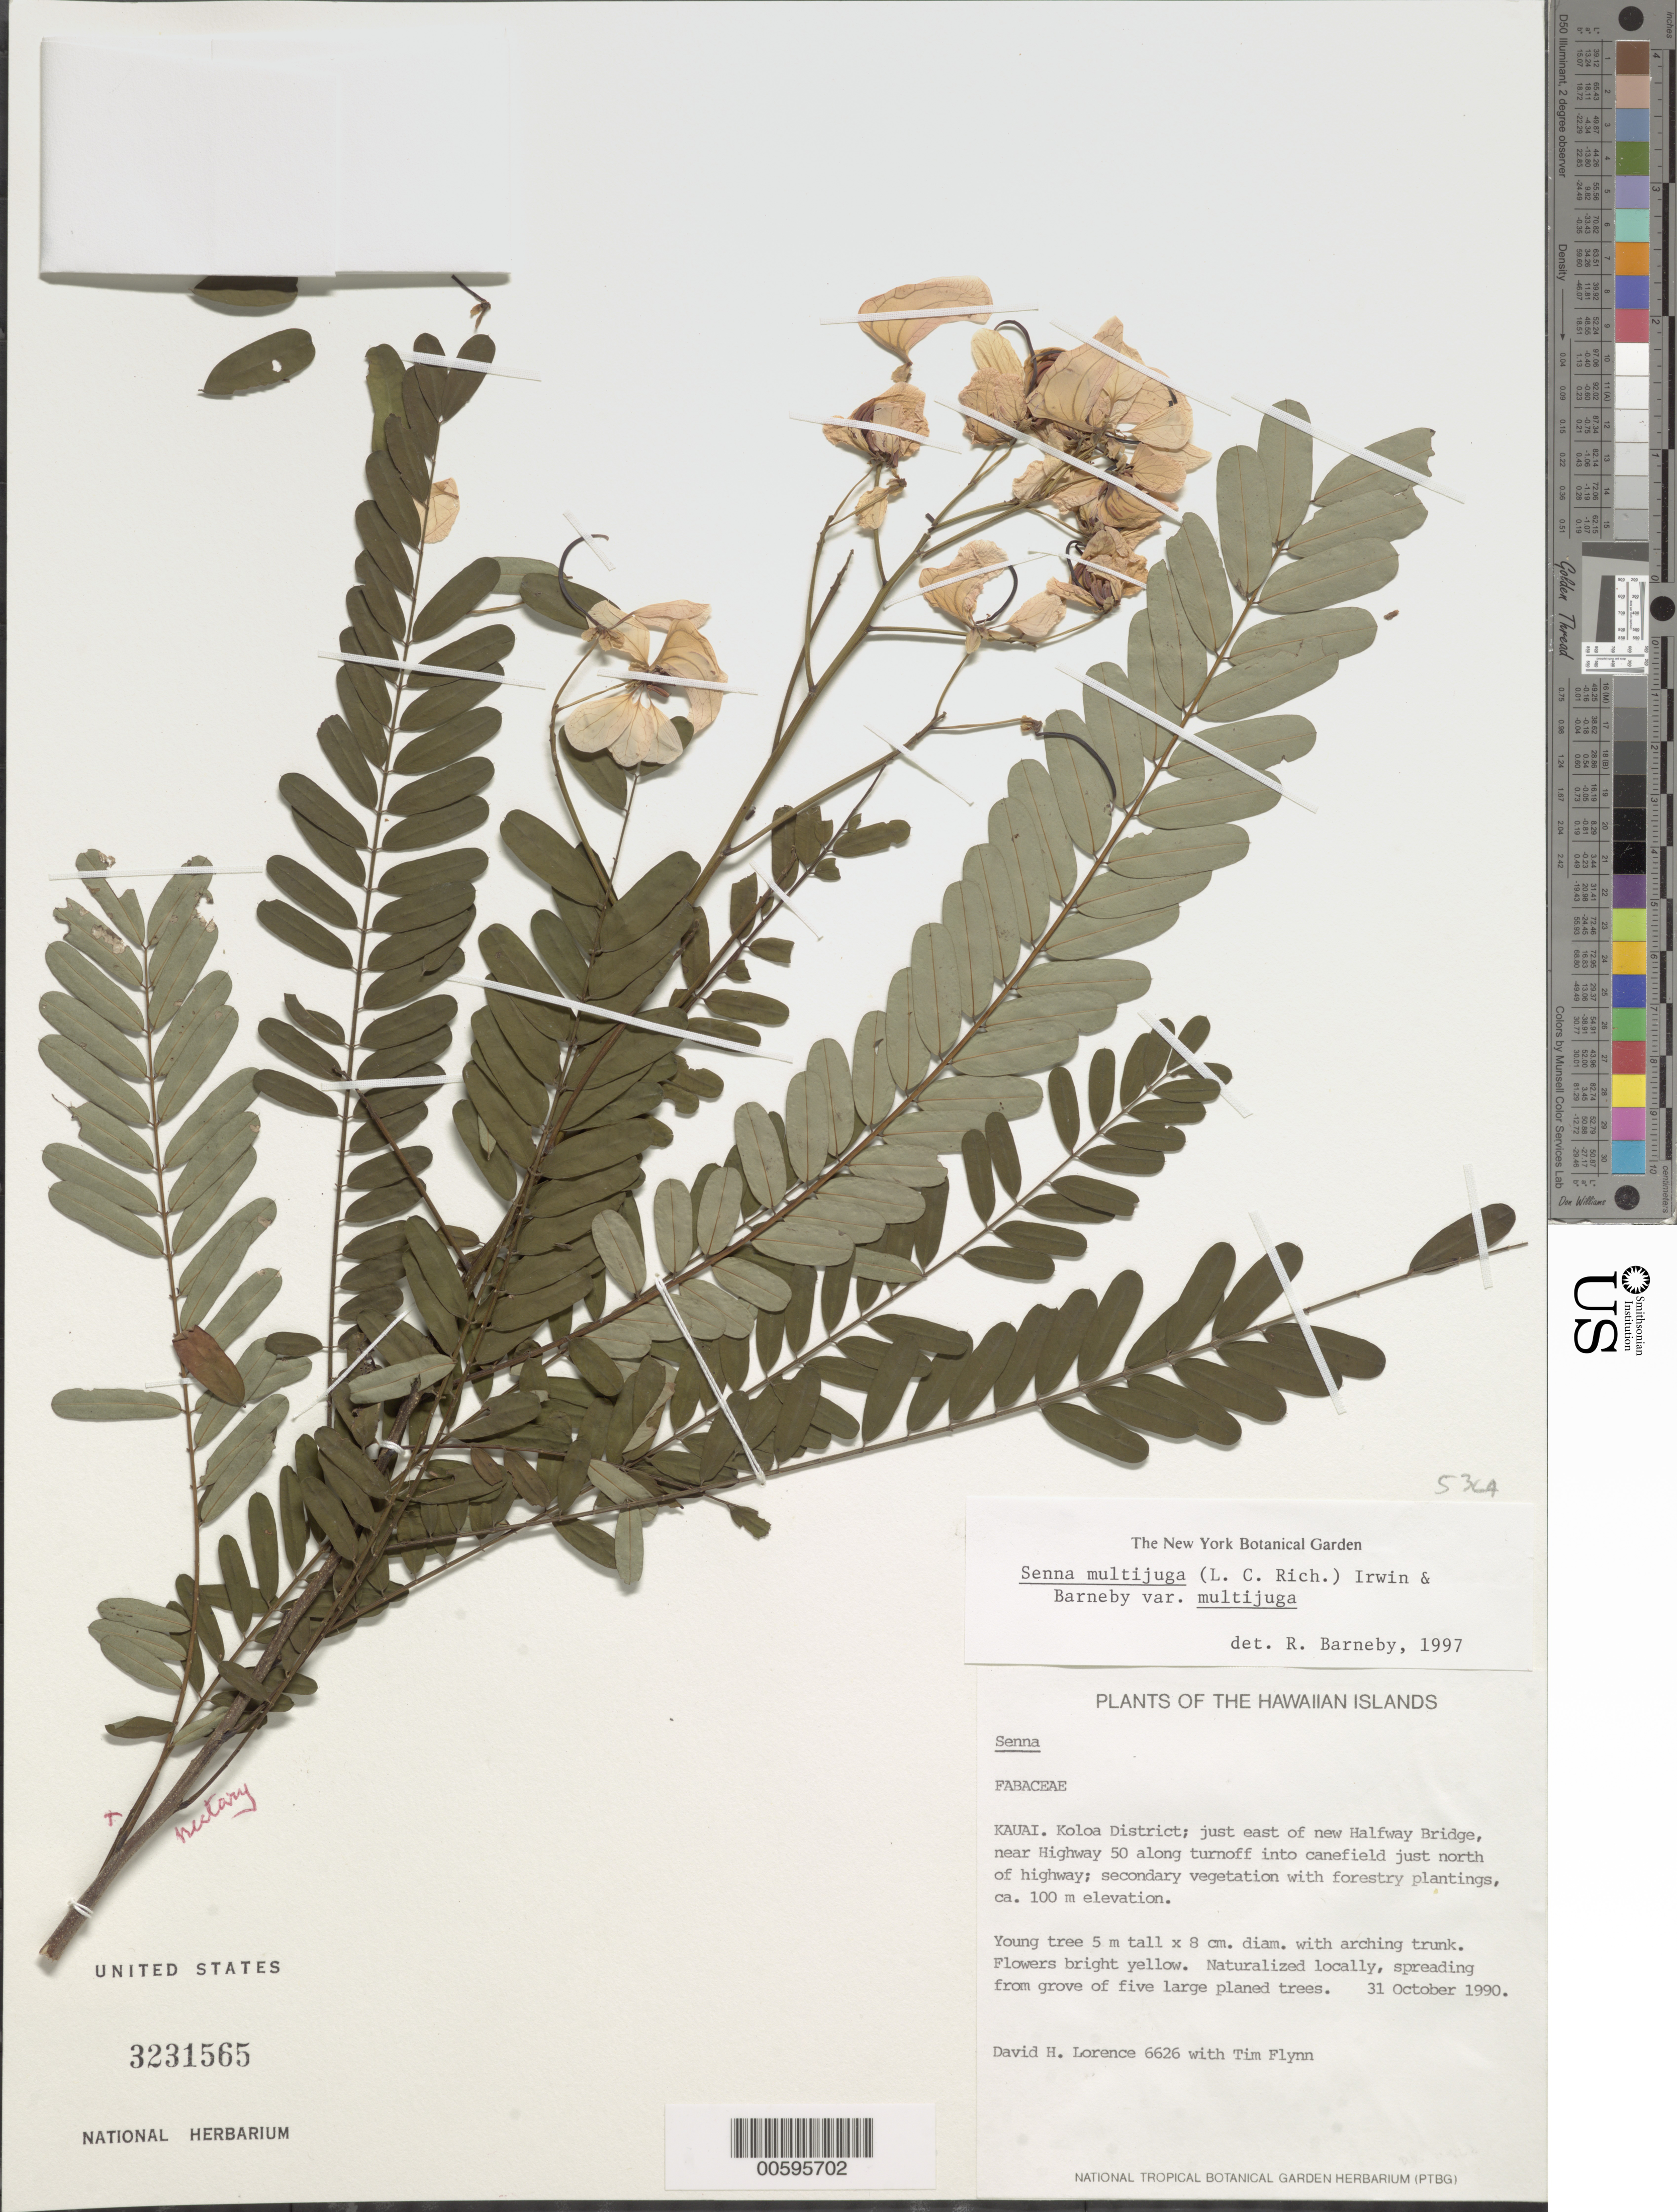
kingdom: Plantae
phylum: Tracheophyta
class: Magnoliopsida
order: Fabales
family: Fabaceae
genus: Senna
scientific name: Senna multijuga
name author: (Rich.) H.S. Irwin & Barneby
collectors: D. Lorence & T. W. Flynn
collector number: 6626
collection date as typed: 31 Oct 1990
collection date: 1990-10-31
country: United States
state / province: Hawaii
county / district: Kauai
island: Kaua'i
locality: Koloa Dist; just E of new Halfway Bridge, near Hwy 50 along turnoff into canefield just N of hwy.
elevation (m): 100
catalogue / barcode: US 3231565